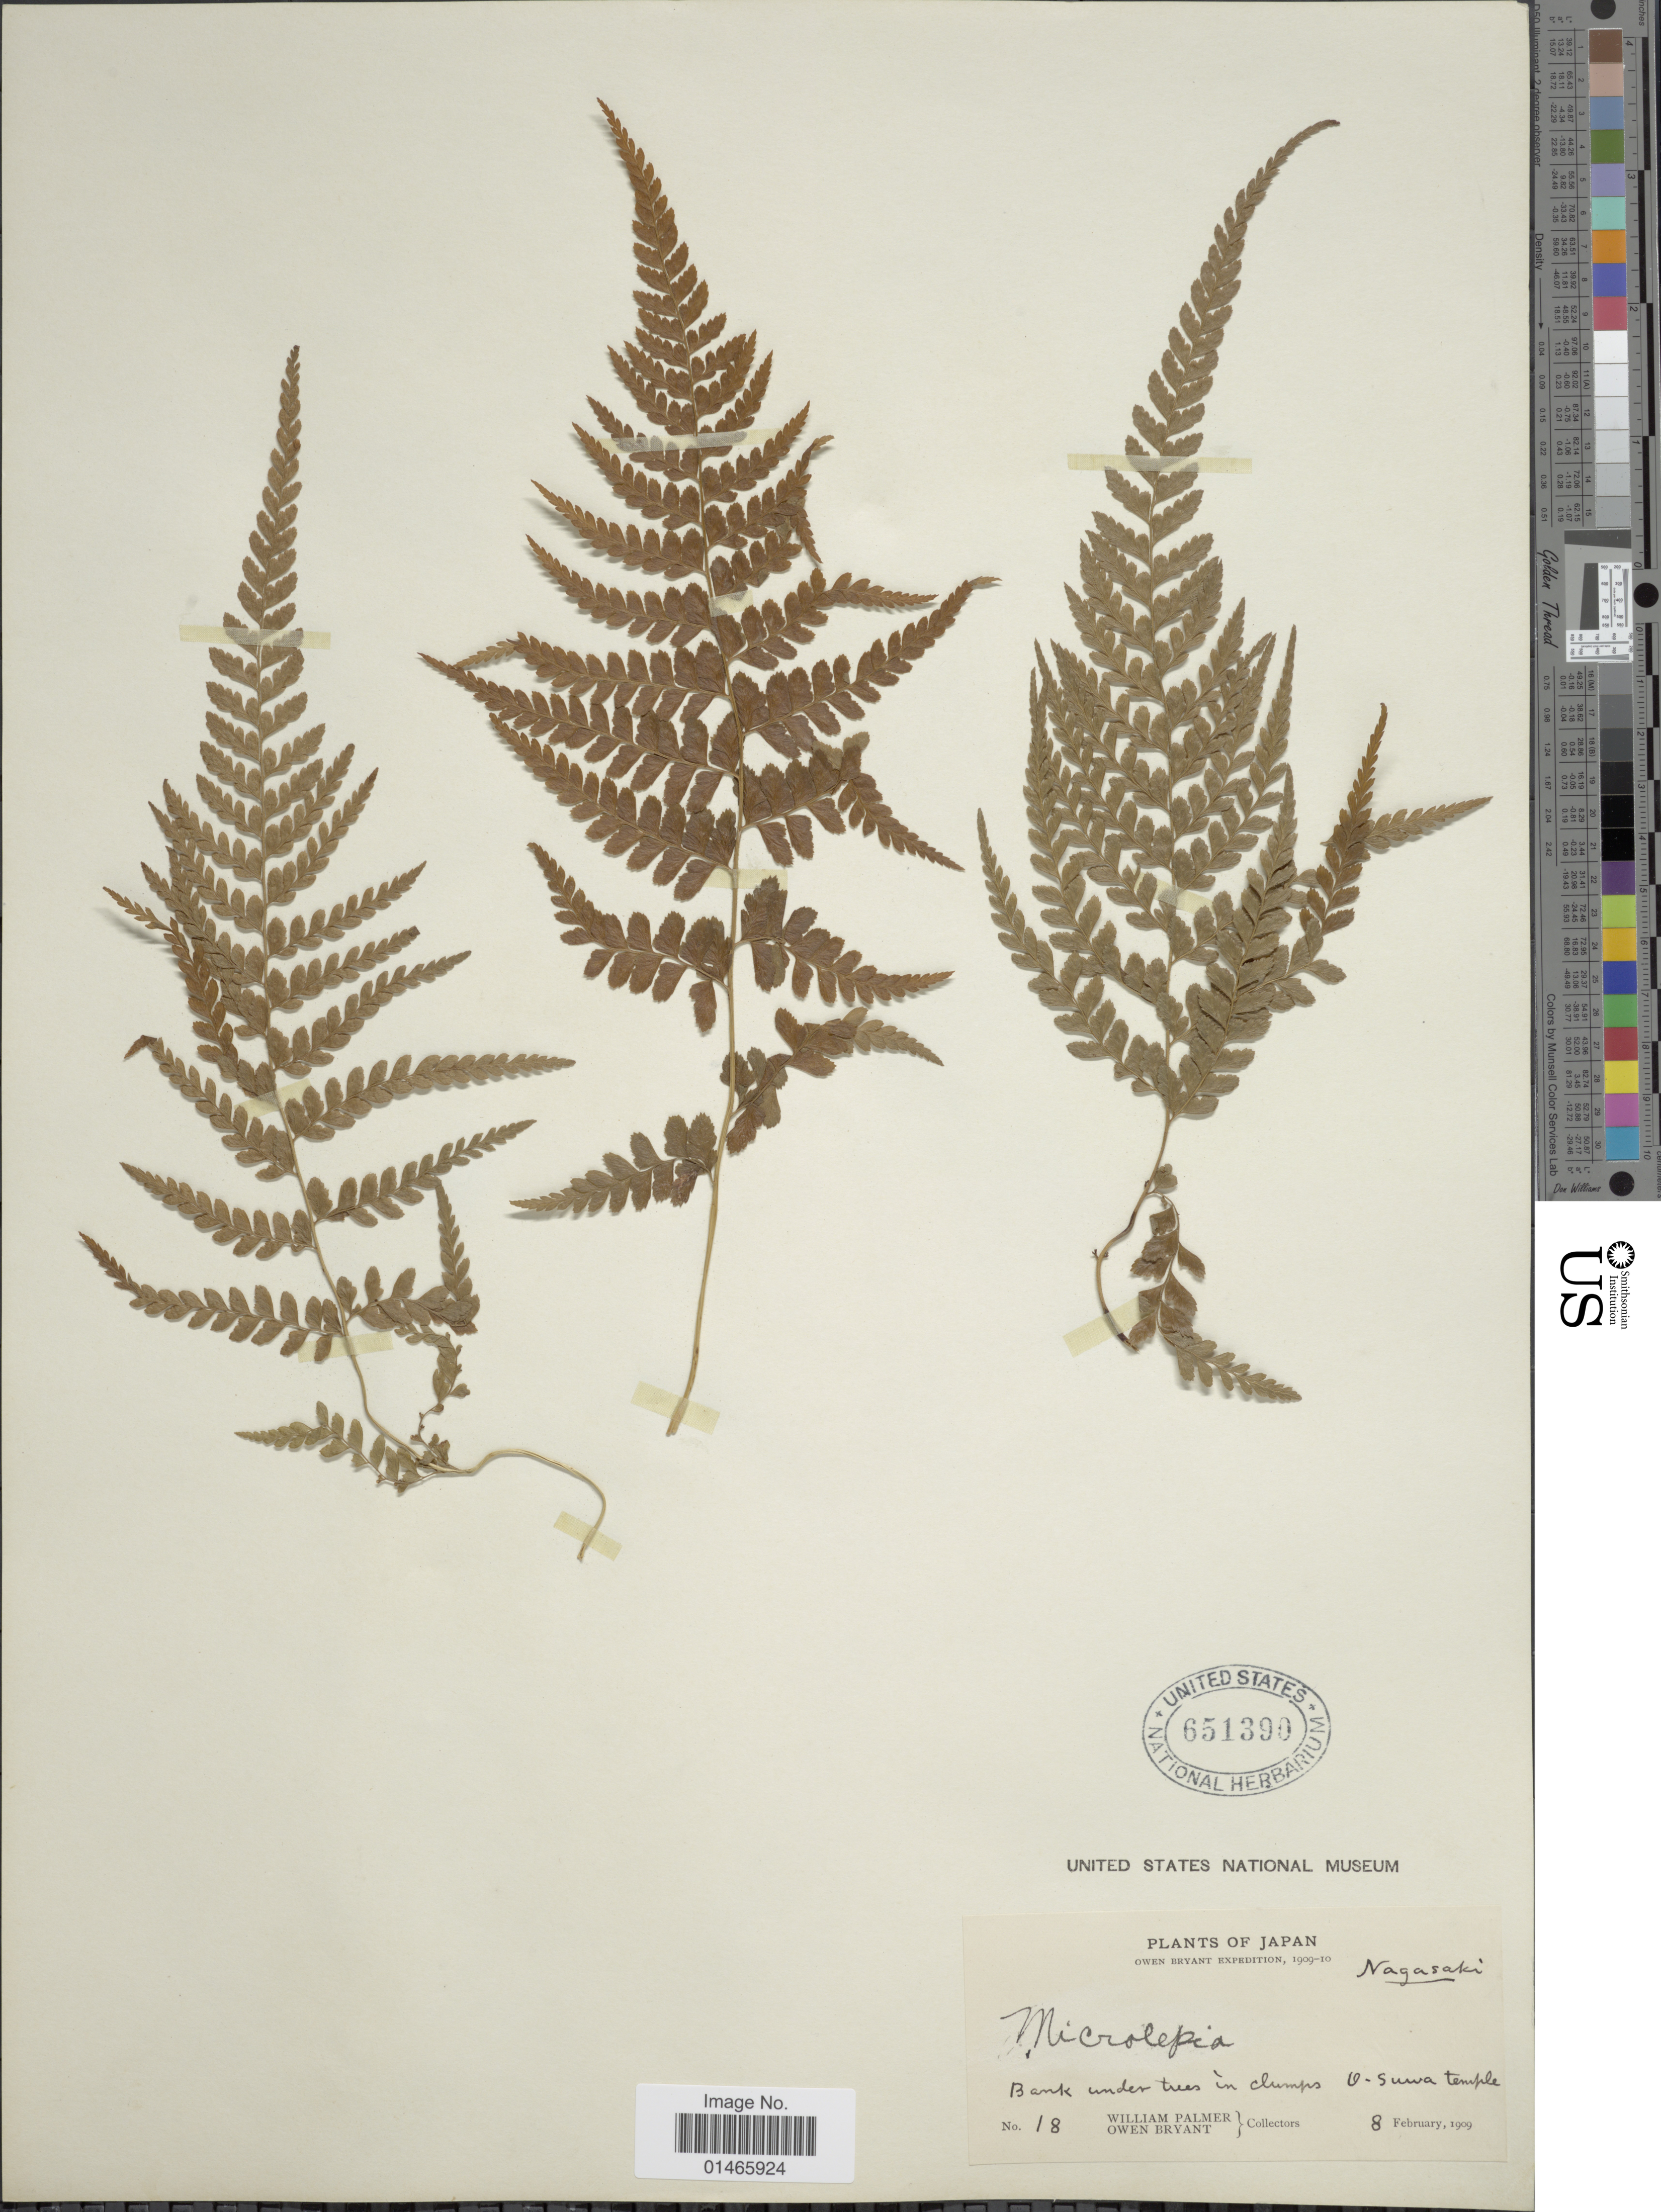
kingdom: Plantae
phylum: Tracheophyta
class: Polypodiopsida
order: Polypodiales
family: Dennstaedtiaceae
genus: Microlepia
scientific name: Microlepia strigosa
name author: (Thunb.) J. Presl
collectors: W. Palmer & O. Bryant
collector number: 18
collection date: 1909-02-08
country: Japan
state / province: Nagasaki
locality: U-Suwa temple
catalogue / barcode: US 651390